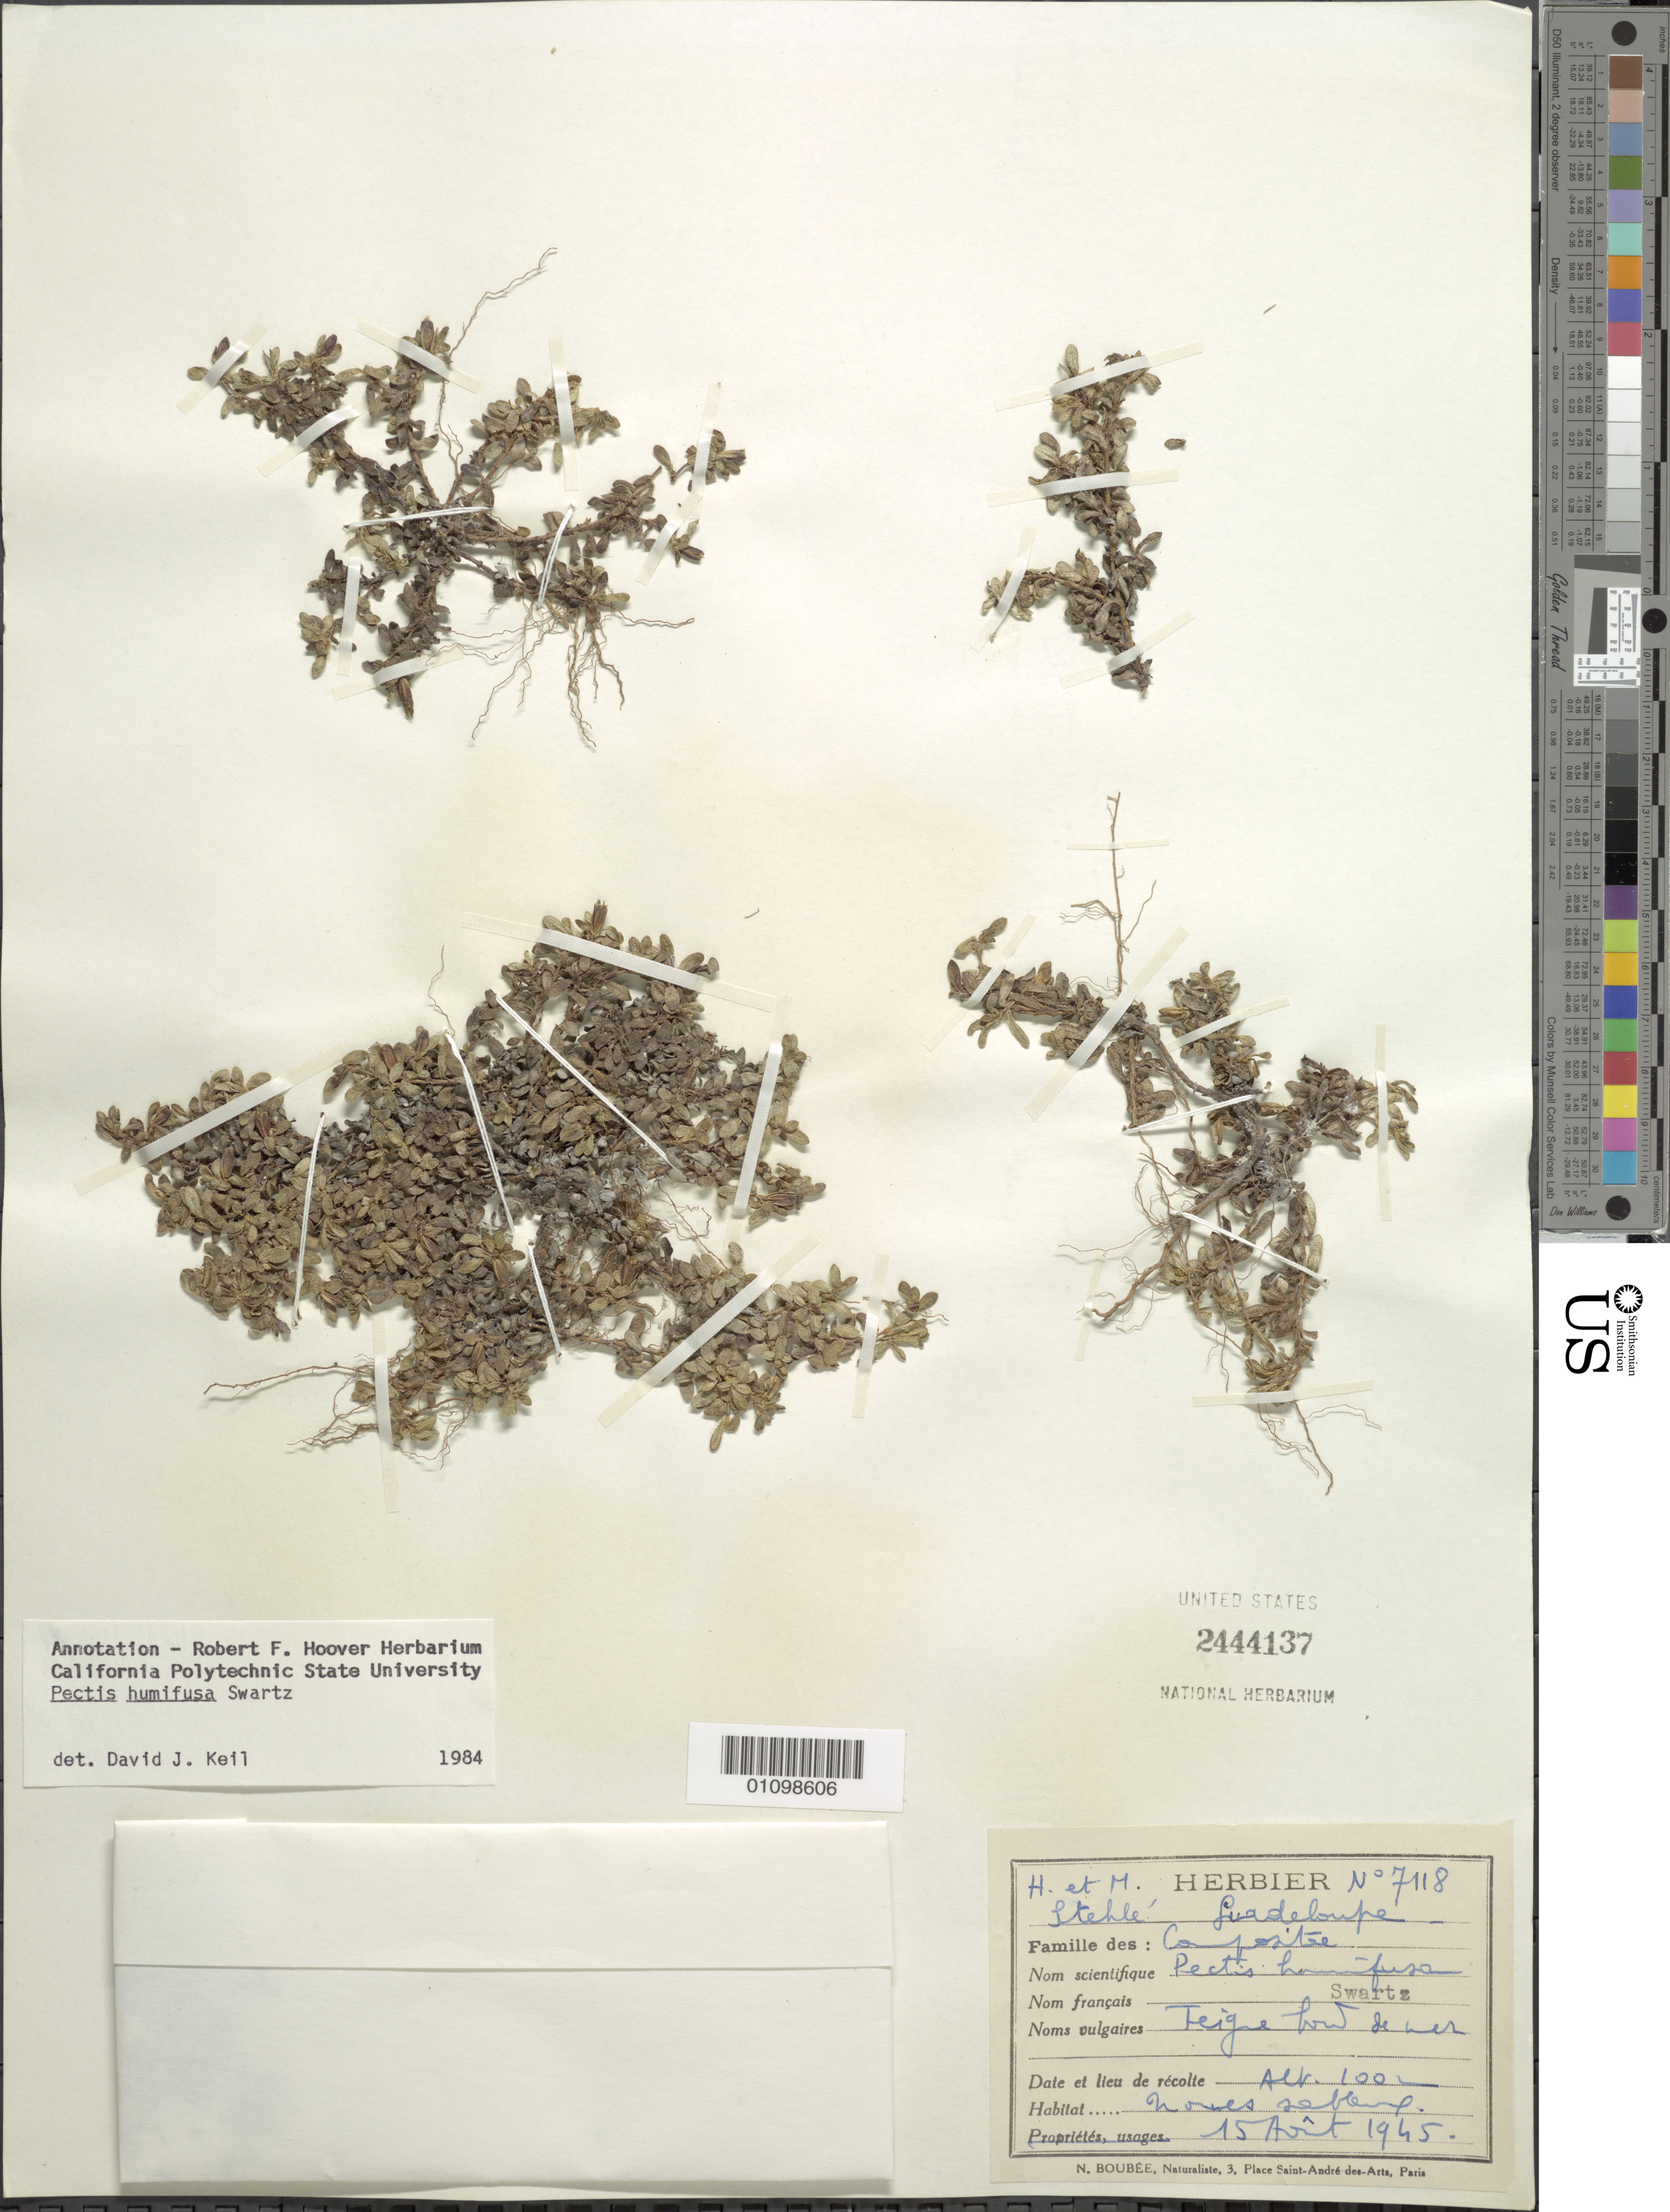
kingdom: Plantae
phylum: Tracheophyta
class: Magnoliopsida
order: Asterales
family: Asteraceae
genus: Pectis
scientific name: Pectis humifusa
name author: Sw.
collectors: H. Stehlé & M. Stehlé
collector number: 7118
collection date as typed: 15 Aug 1945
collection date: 1945-08-15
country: Guadeloupe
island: Basse Terre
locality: Teigre low de wer. houes sabler.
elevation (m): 100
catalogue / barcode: US 2444137